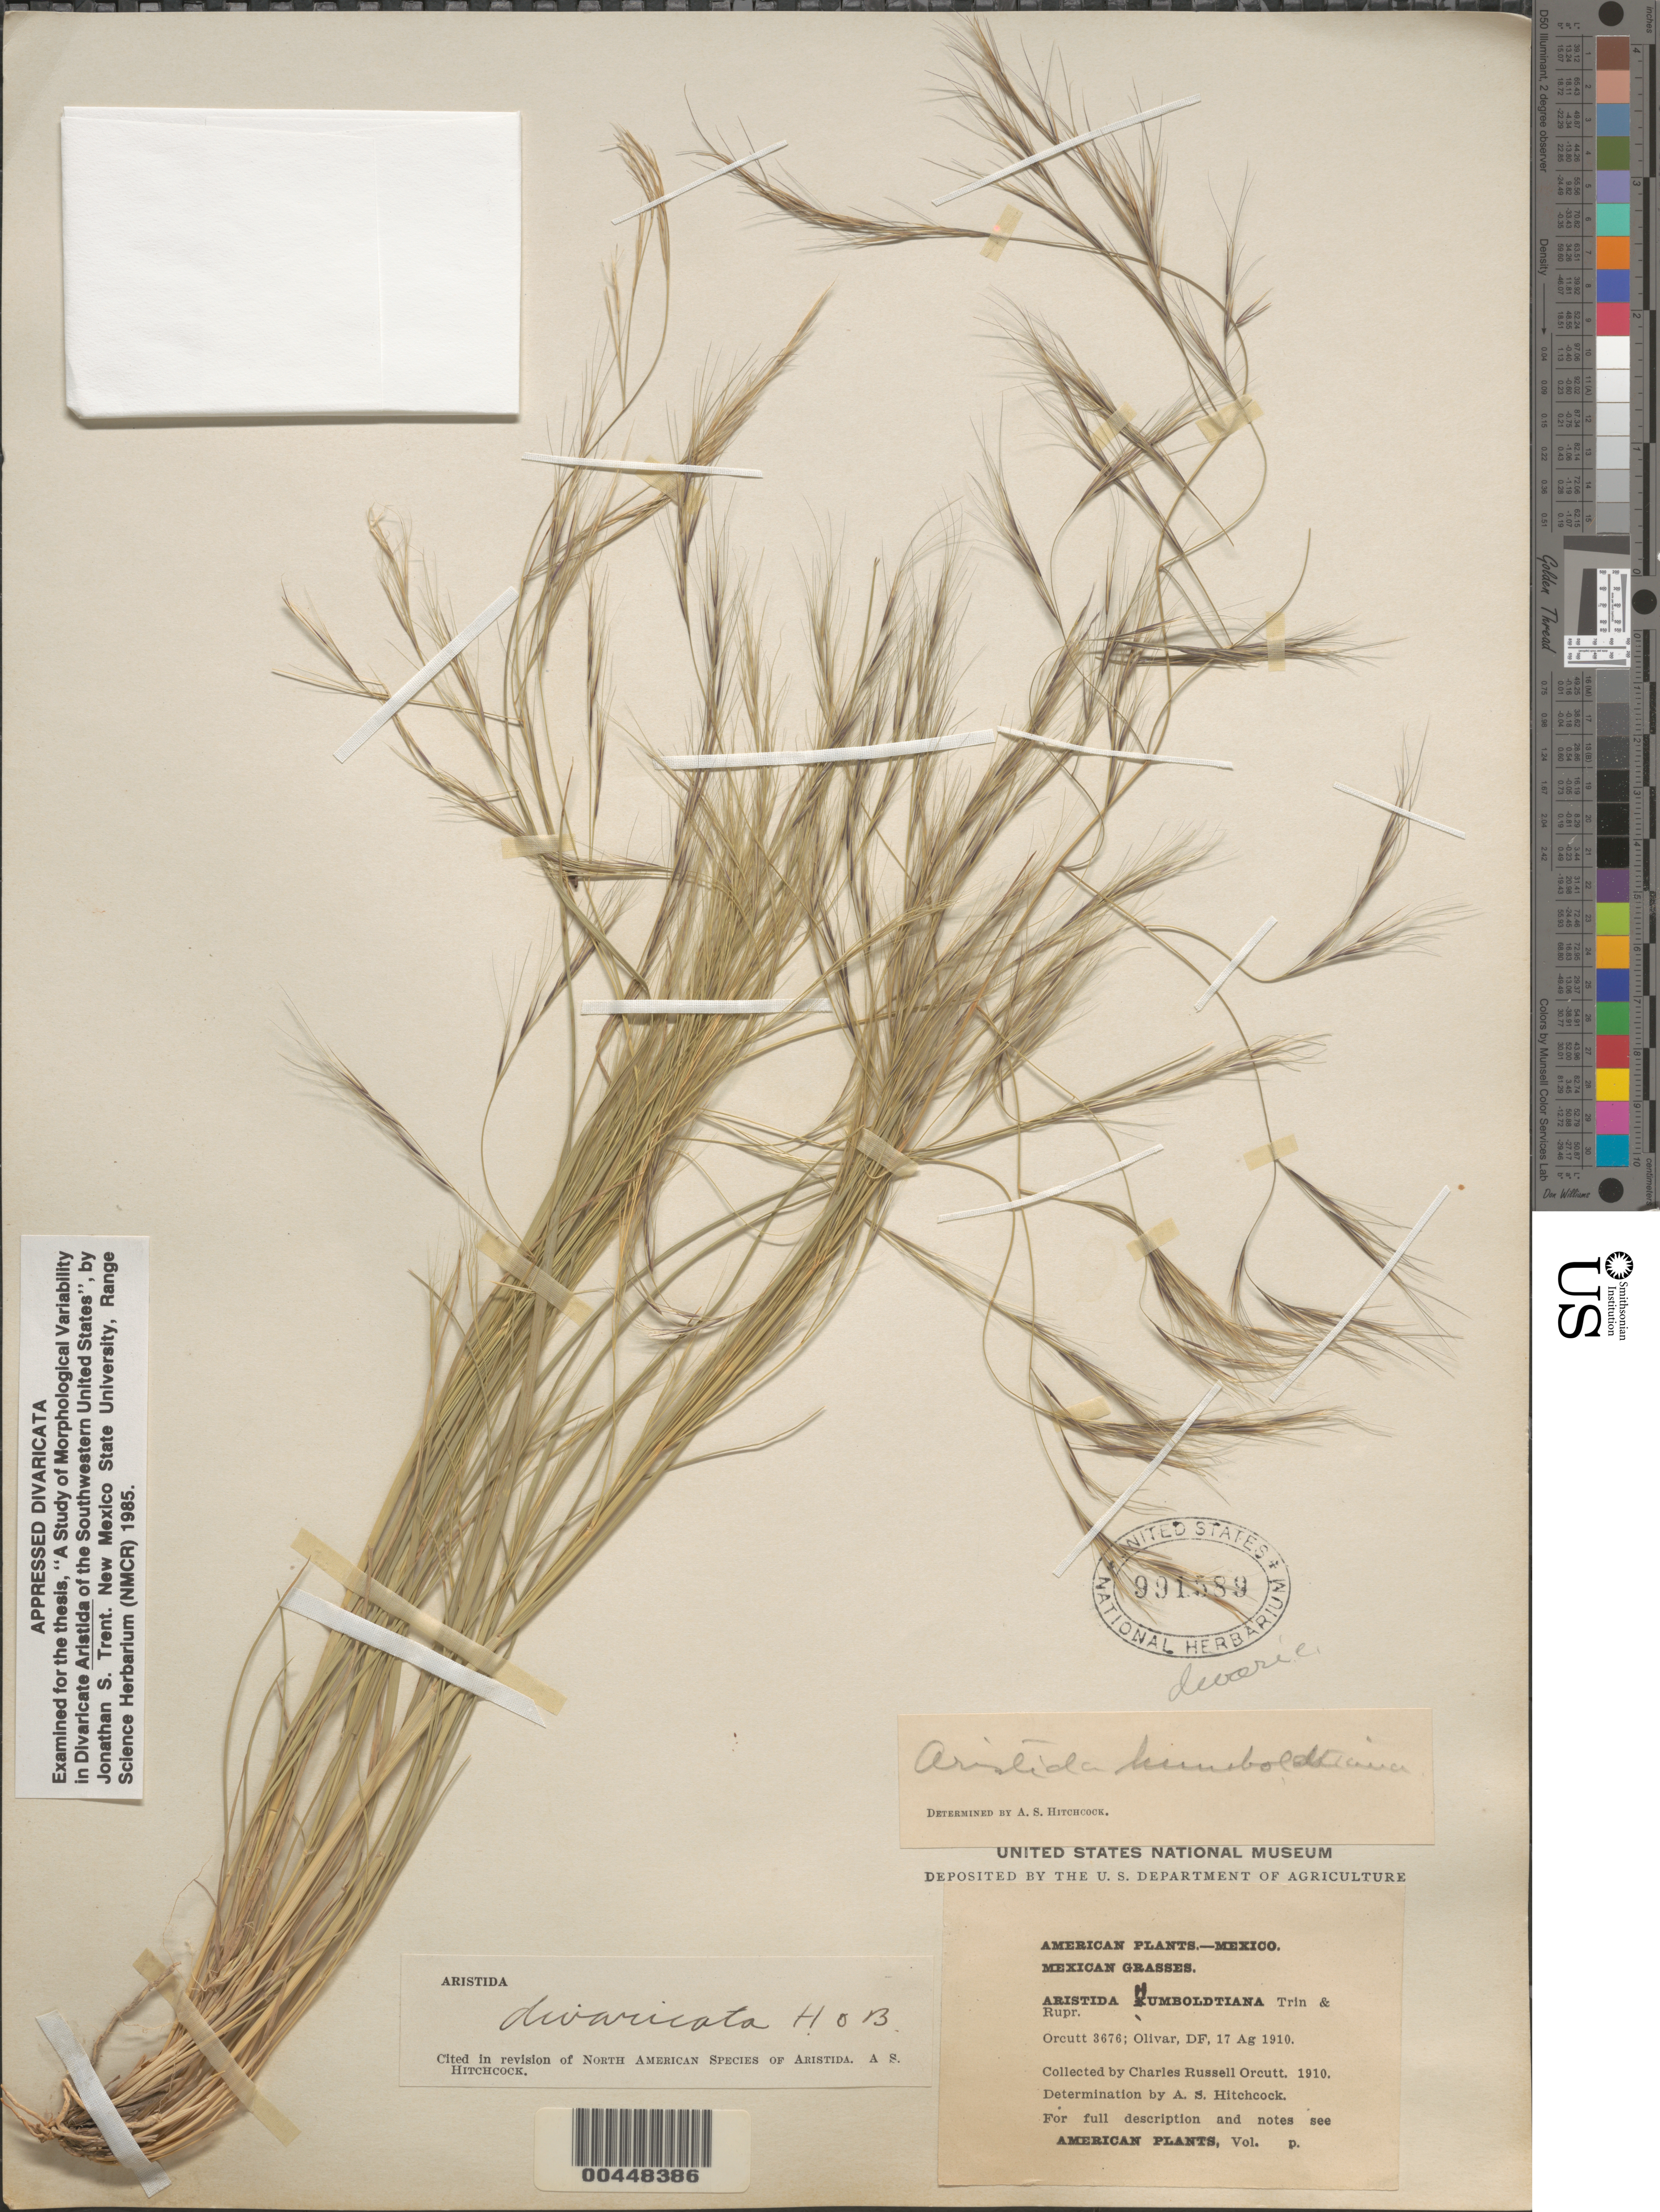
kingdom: Plantae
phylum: Tracheophyta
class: Liliopsida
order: Poales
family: Poaceae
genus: Aristida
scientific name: Aristida divaricata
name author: Humb. & Bonpl. ex Willd.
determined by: Hitchcock, Albert S.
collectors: C. R. Orcutt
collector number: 3676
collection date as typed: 17 Aug 1910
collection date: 1910-08-17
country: Mexico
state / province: Distrito Federal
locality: Olivar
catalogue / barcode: US 991589